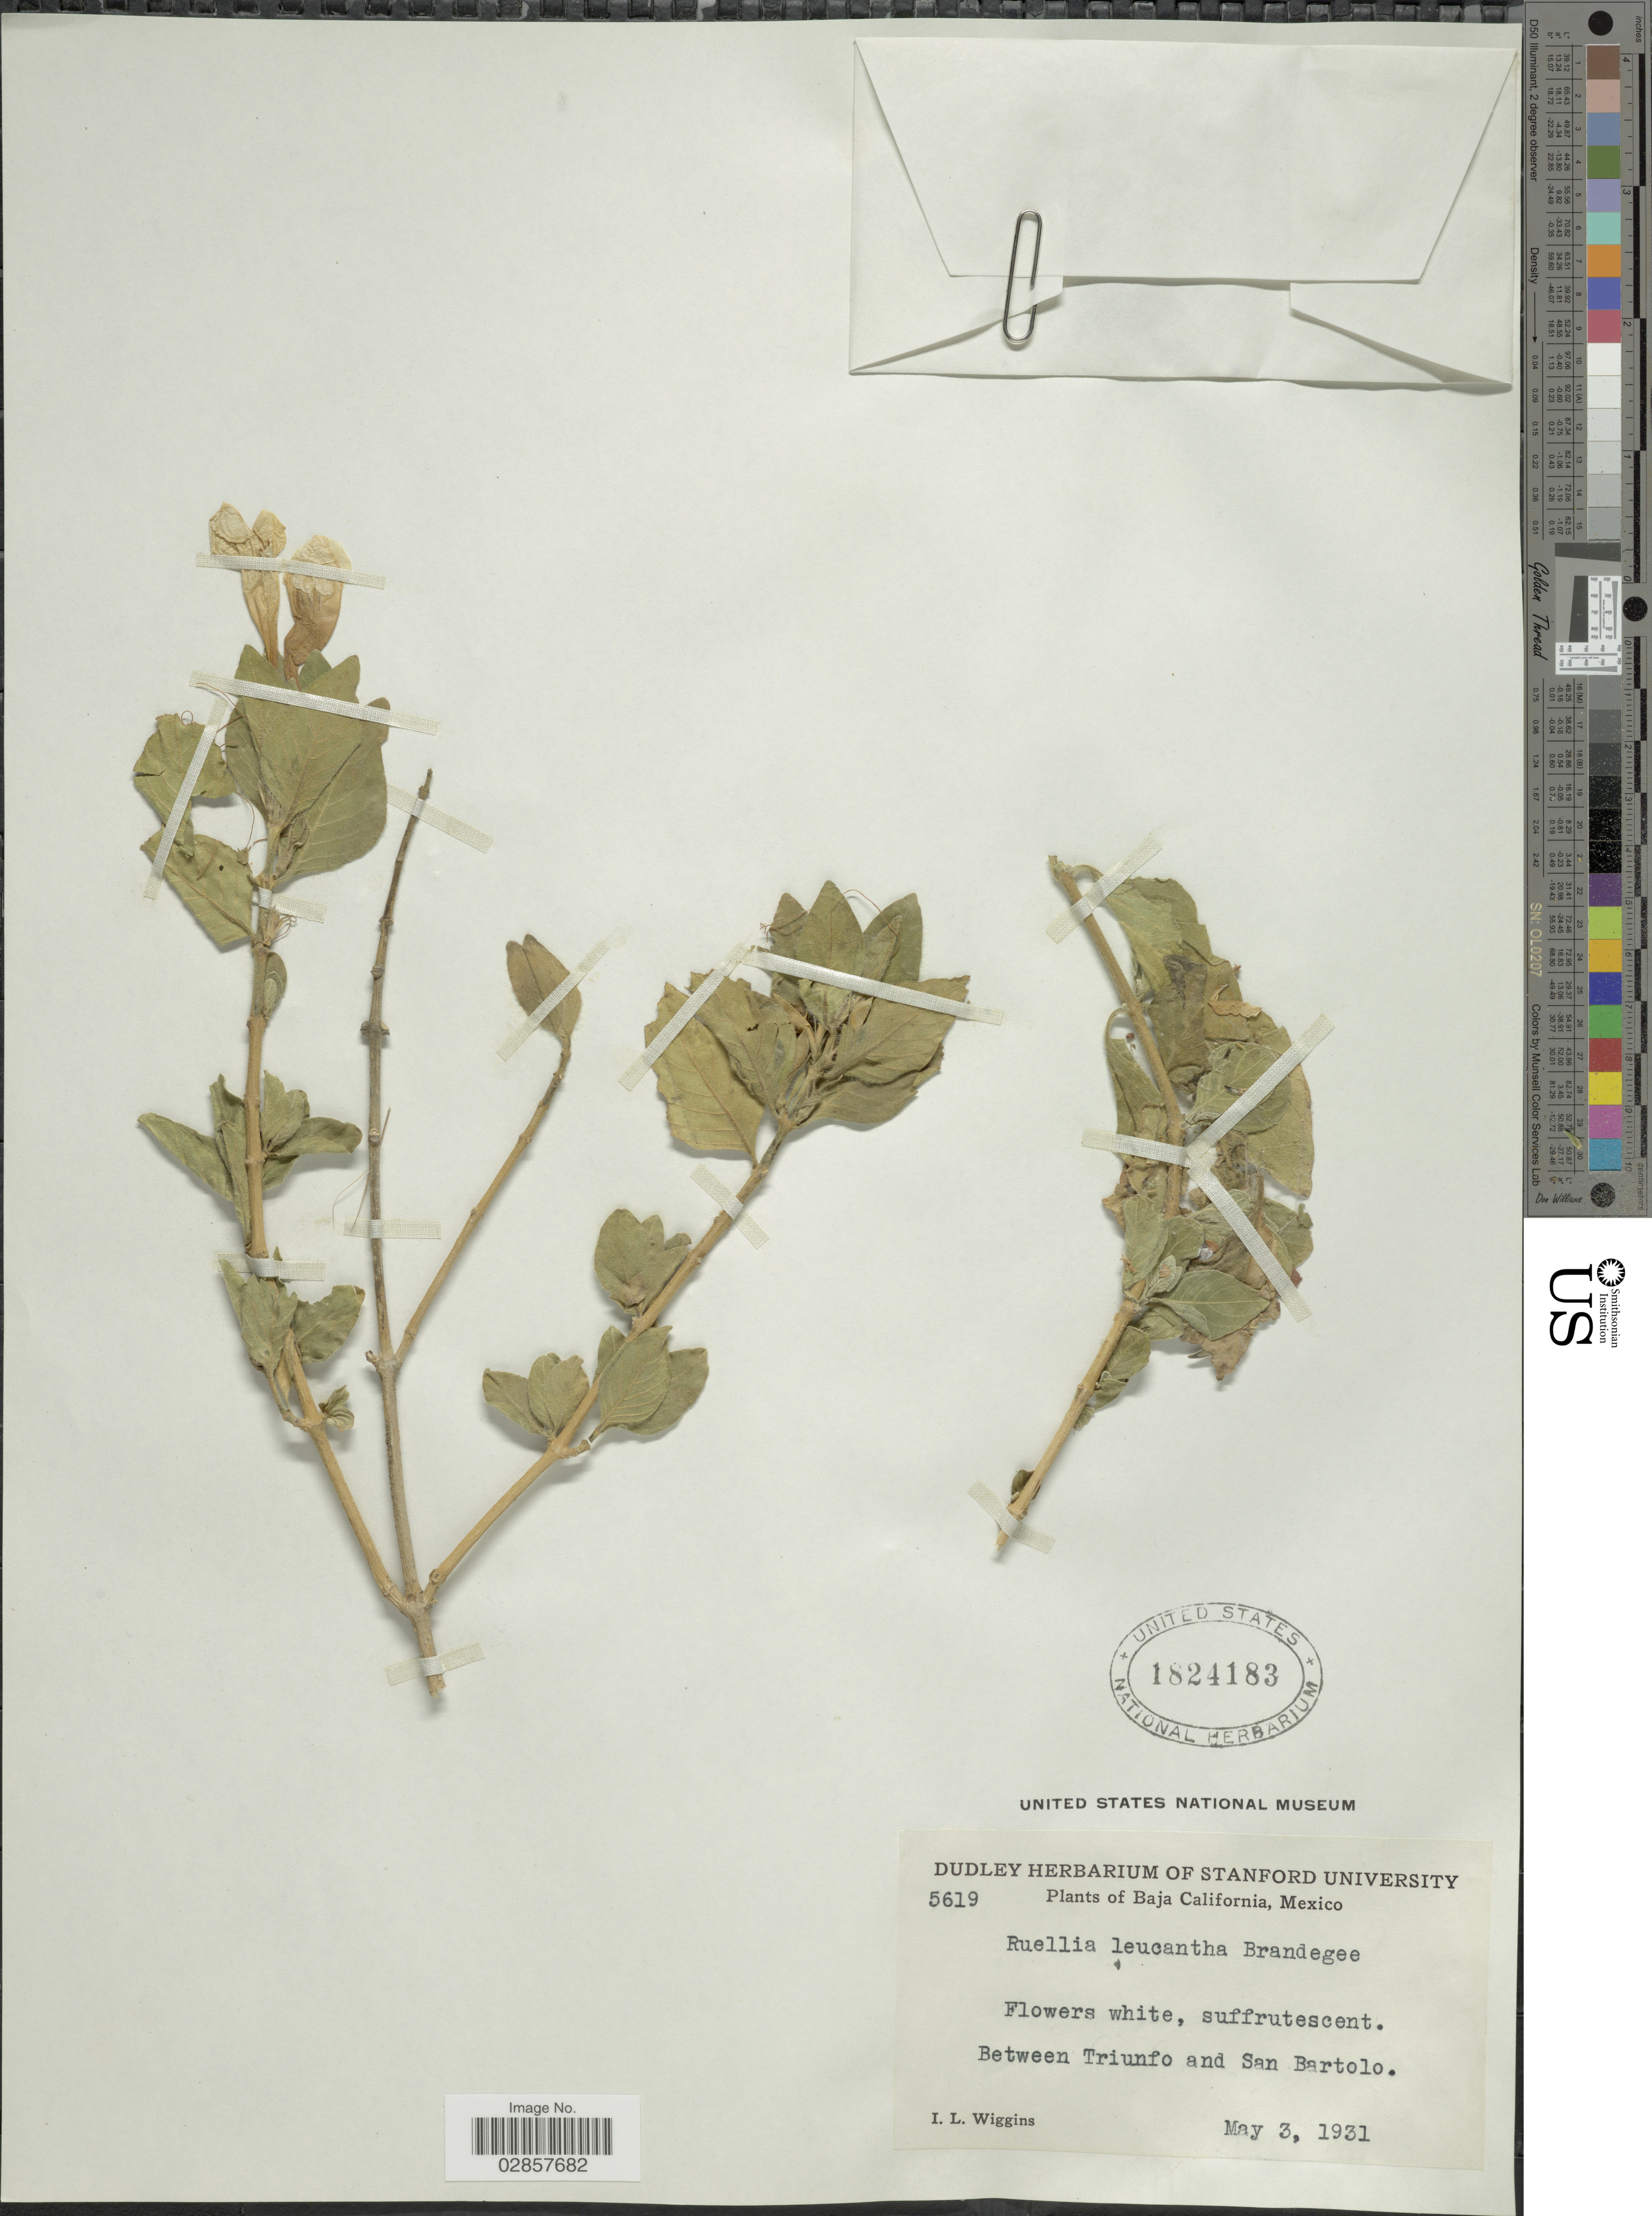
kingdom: Plantae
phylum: Tracheophyta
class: Magnoliopsida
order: Lamiales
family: Acanthaceae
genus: Ruellia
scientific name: Ruellia leucantha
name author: Brandegee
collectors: I. L. Wiggins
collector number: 5619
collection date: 1931-05-03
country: Mexico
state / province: Baja California Sur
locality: Between Triunfo and San Bartolo.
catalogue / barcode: US 1824183